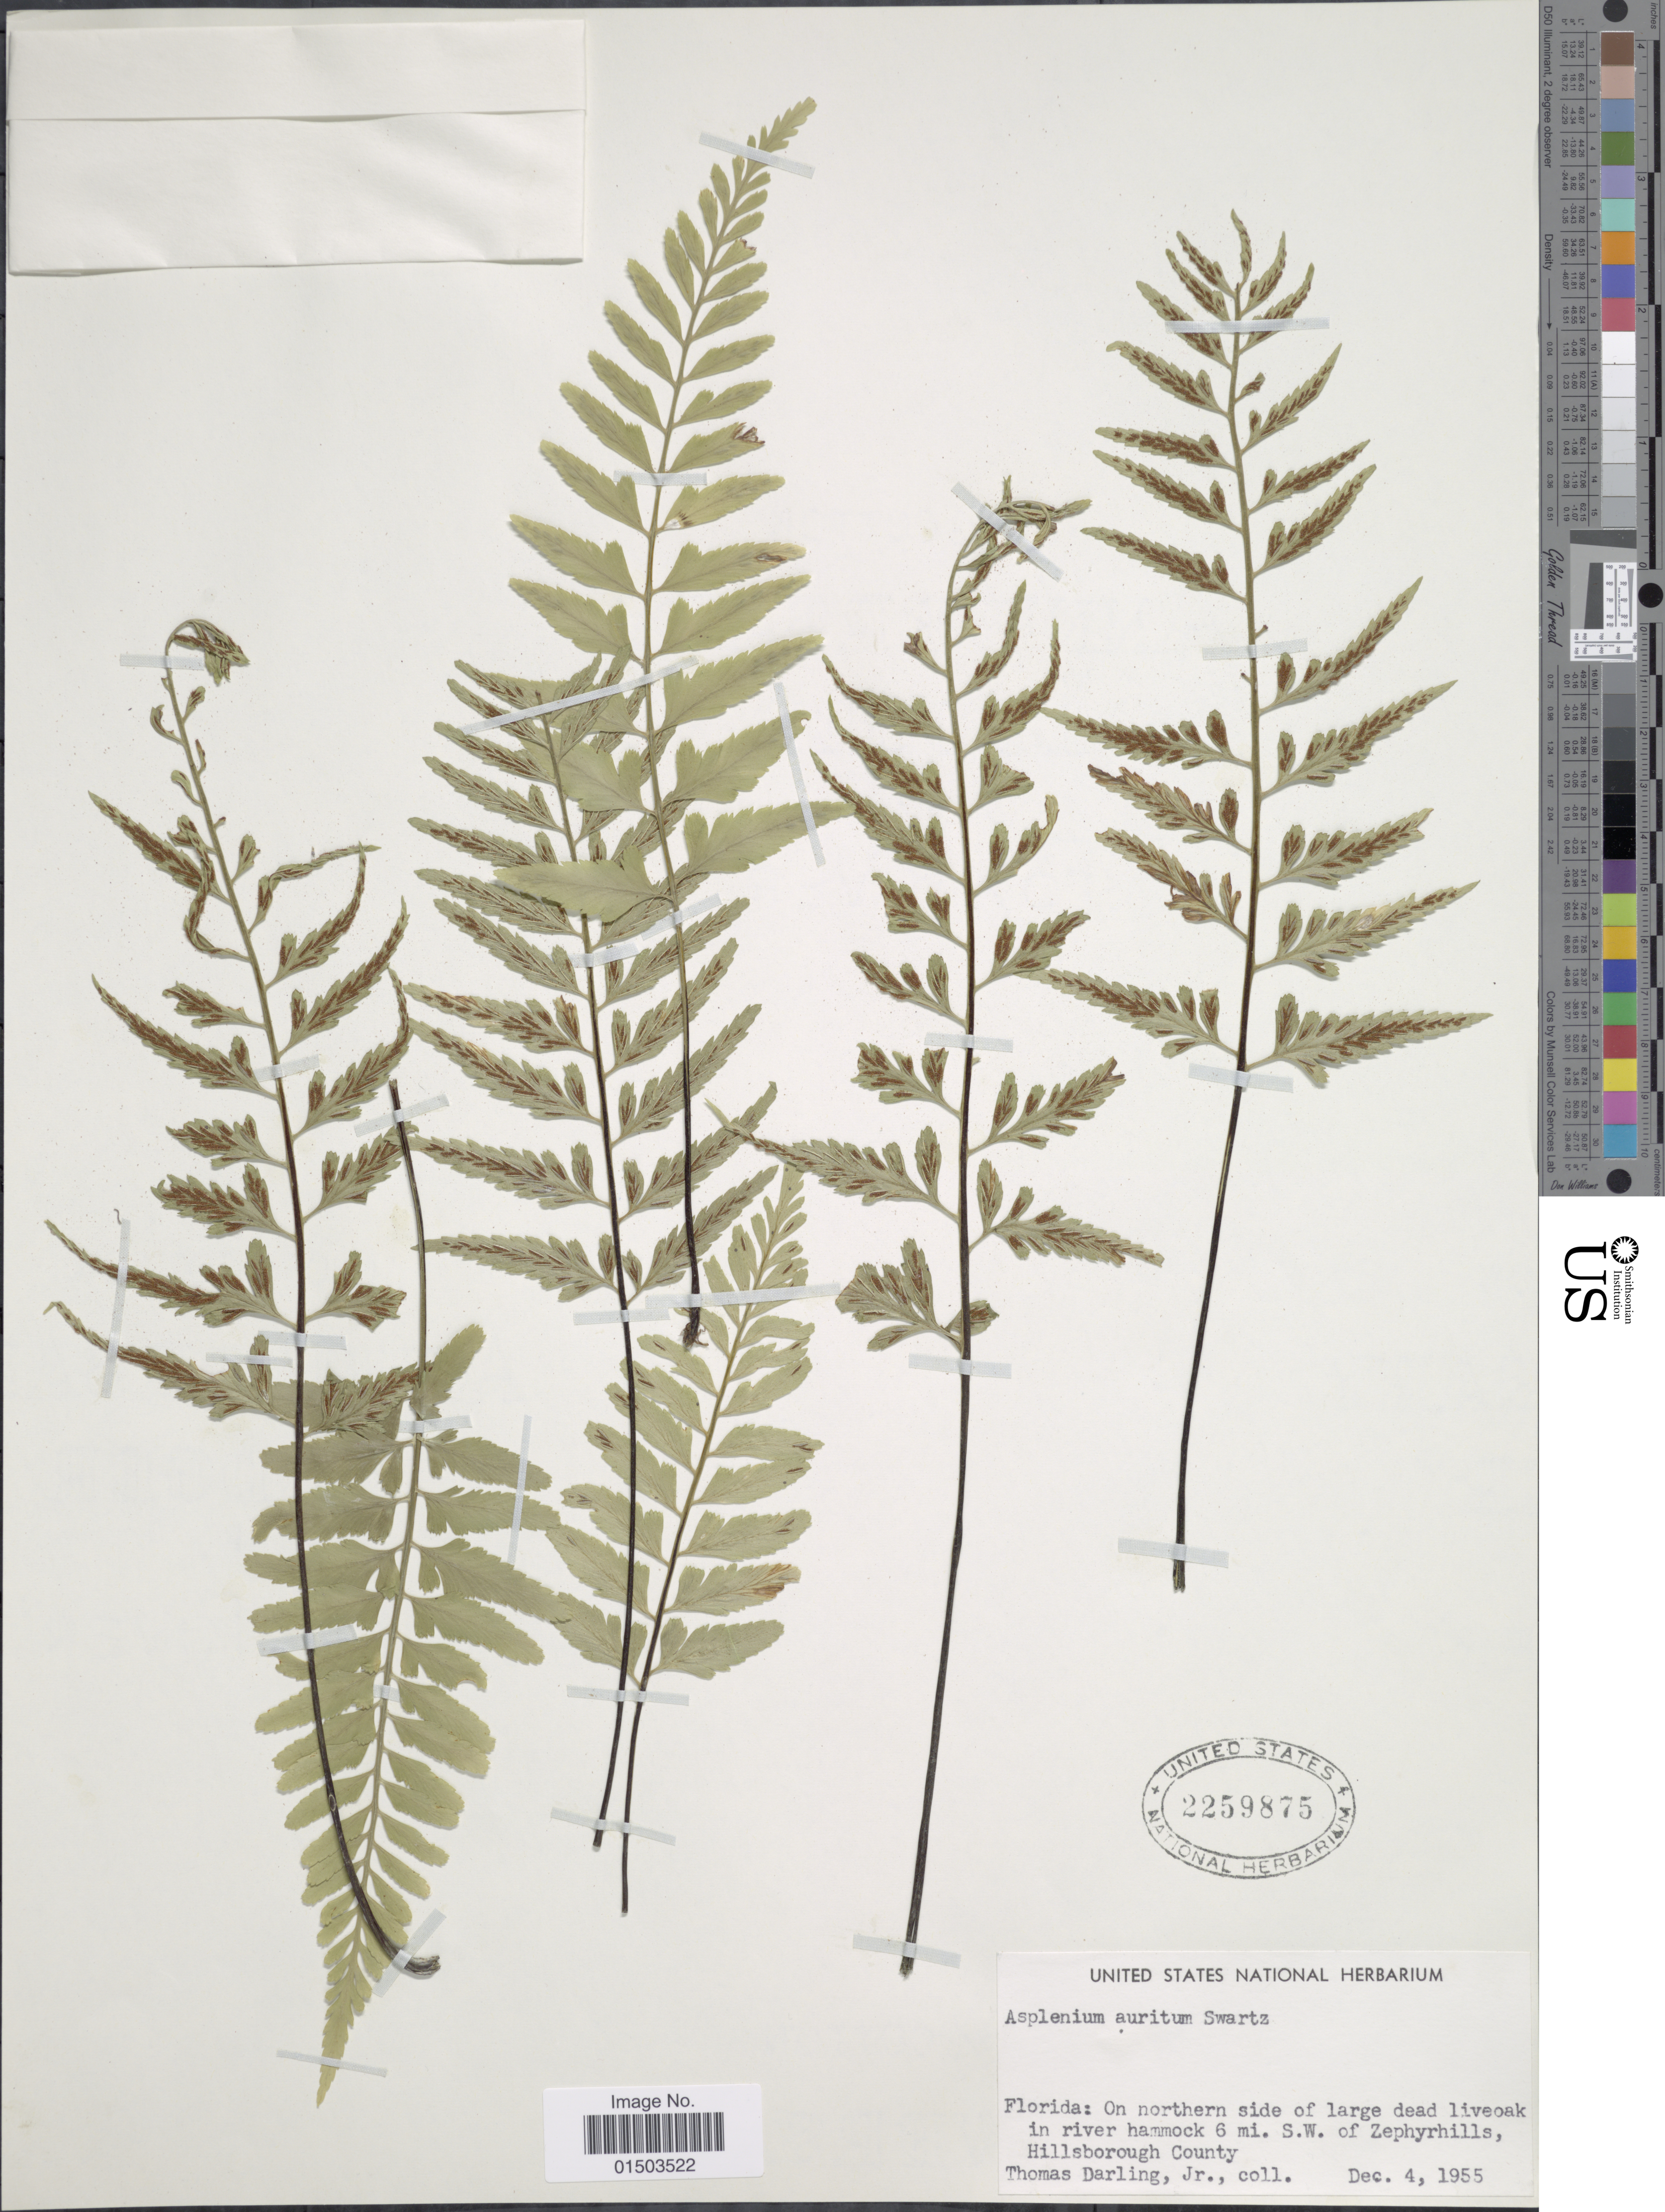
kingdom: Plantae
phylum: Tracheophyta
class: Polypodiopsida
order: Polypodiales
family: Aspleniaceae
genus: Asplenium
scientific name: Asplenium auritum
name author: Sw.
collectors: T. Darling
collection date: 1955-12-04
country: United States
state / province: Florida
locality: Florida: On northern side of large dead liveoak in river hammock 6 mi. S.W. of Zephyr hills, Hillsborough County.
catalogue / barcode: US 2259875